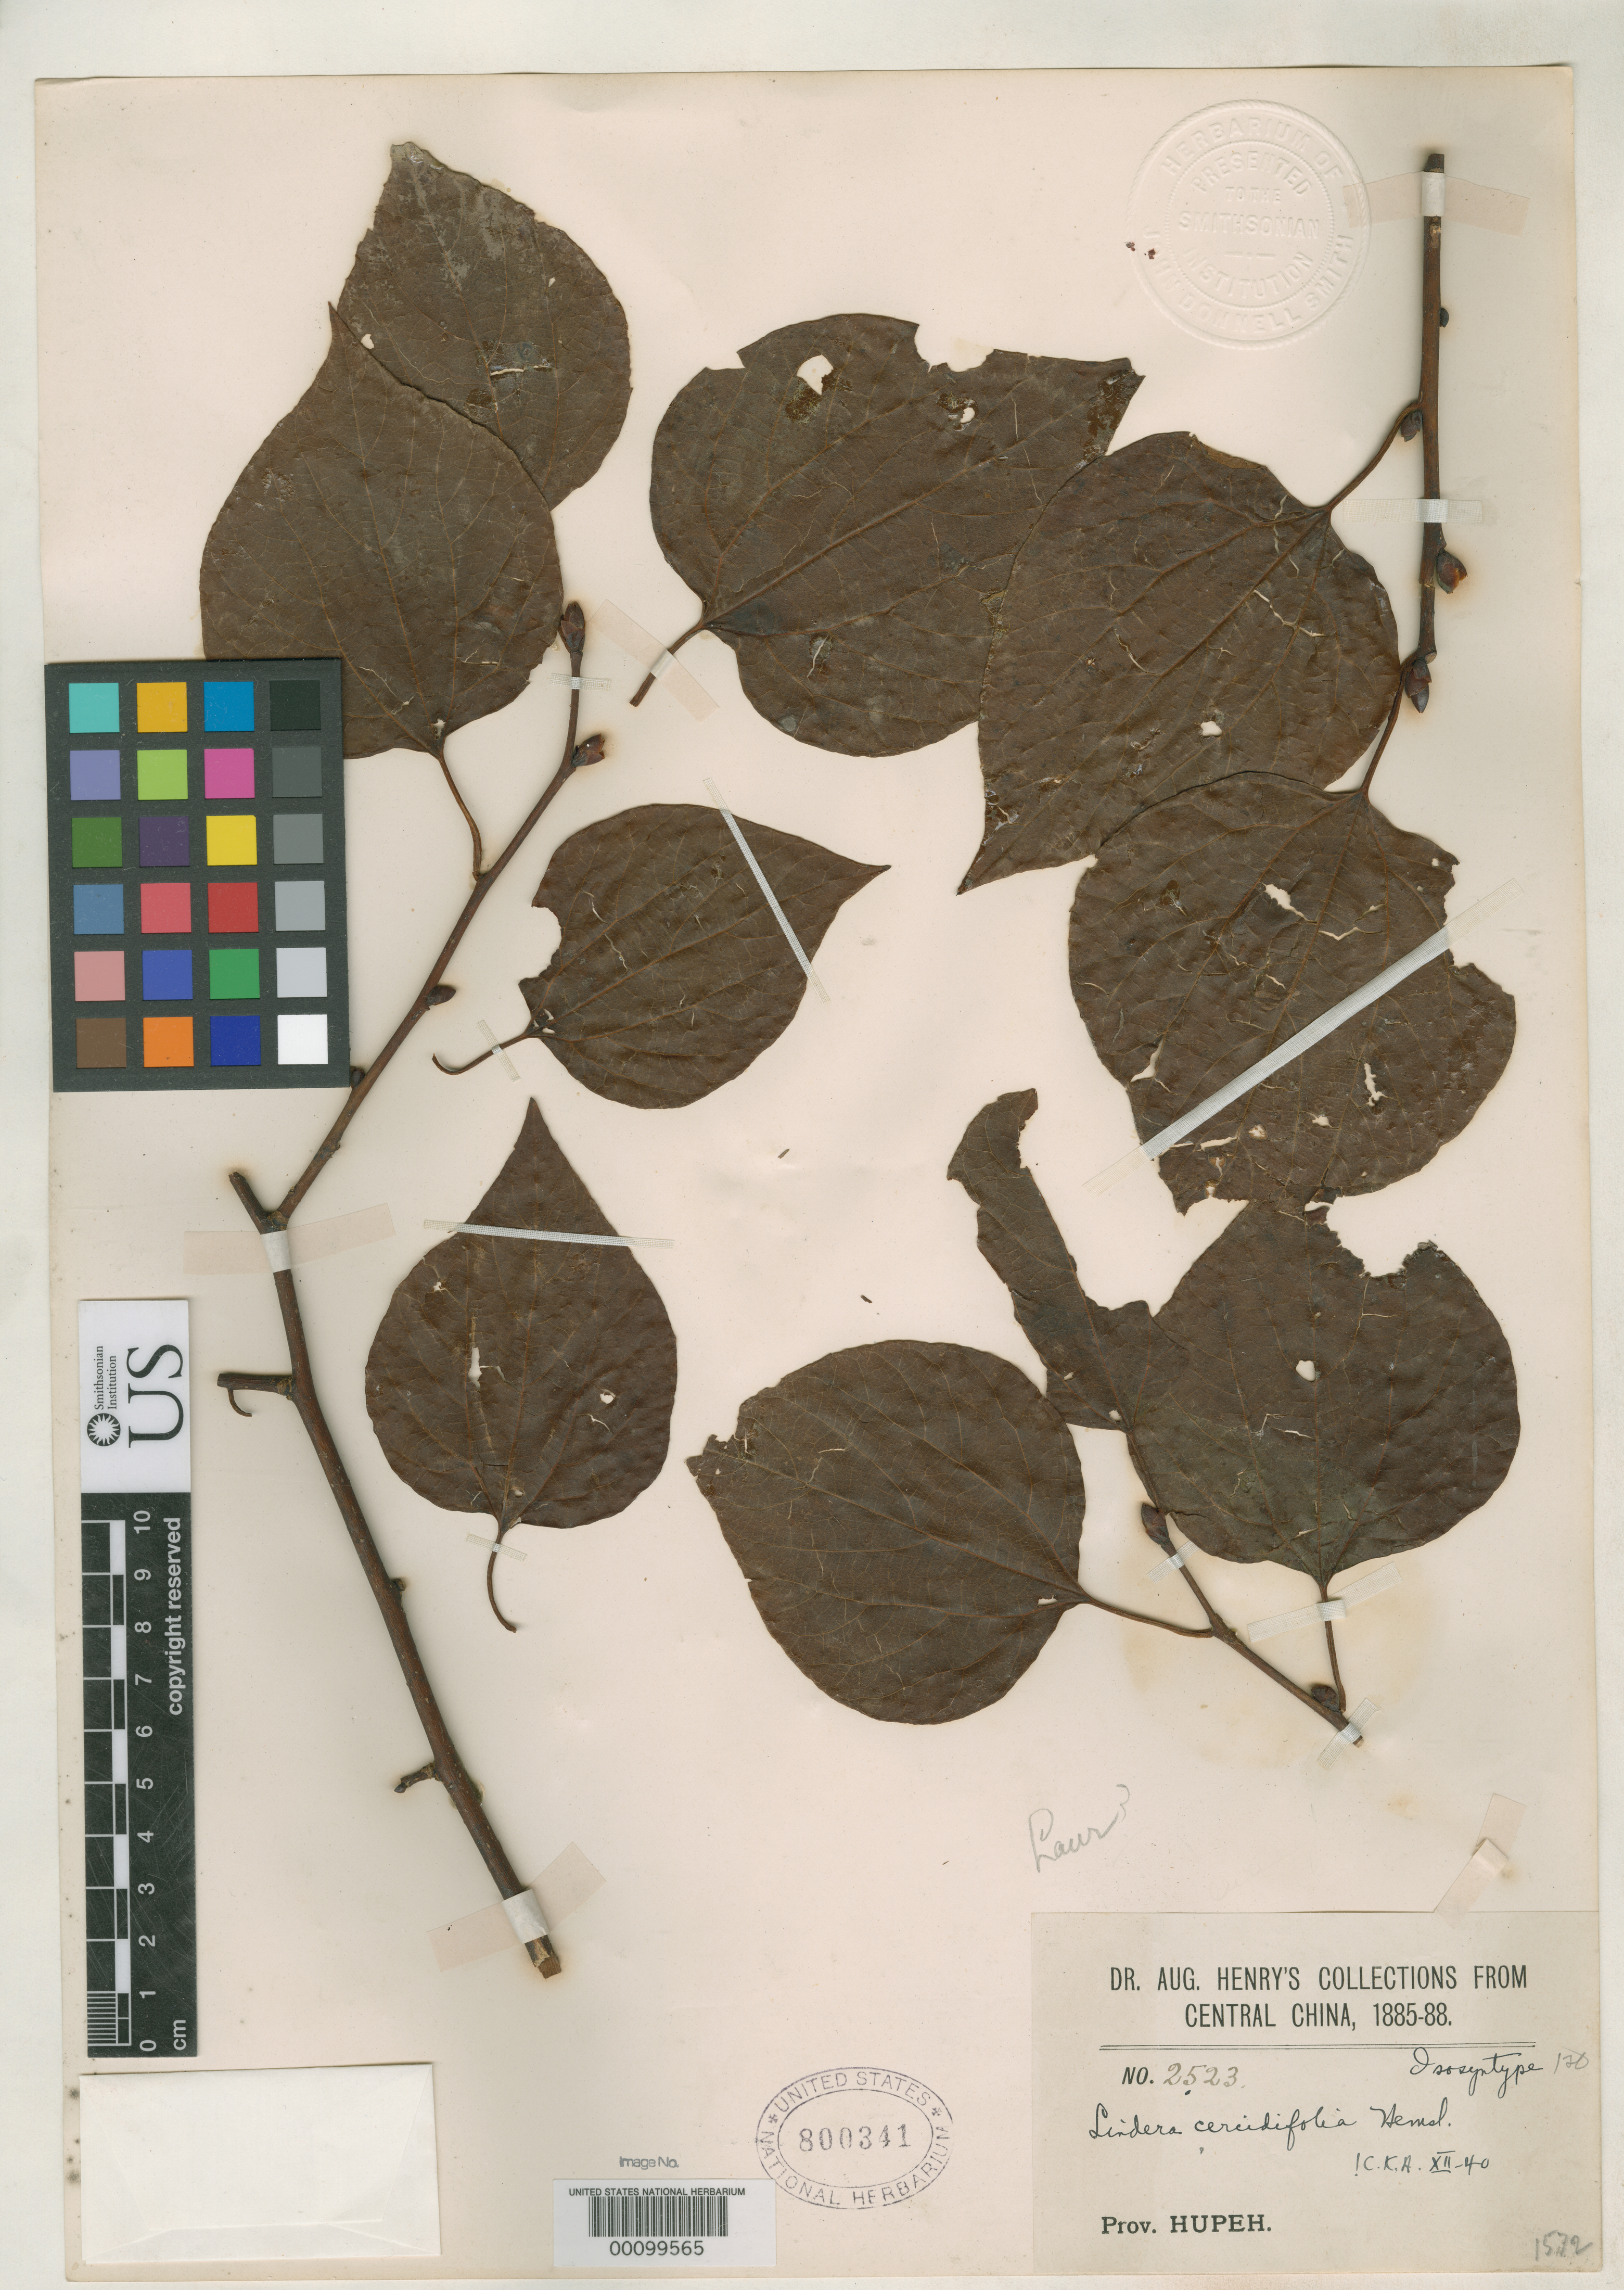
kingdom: Plantae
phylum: Tracheophyta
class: Magnoliopsida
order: Laurales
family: Lauraceae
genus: Lindera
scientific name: Lindera cercidifolia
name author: Hemsl.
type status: Isosyntype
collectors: A. Henry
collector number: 2523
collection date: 1885/1888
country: China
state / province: Hubei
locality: Central China. Prov. Hupeh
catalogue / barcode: US 800341